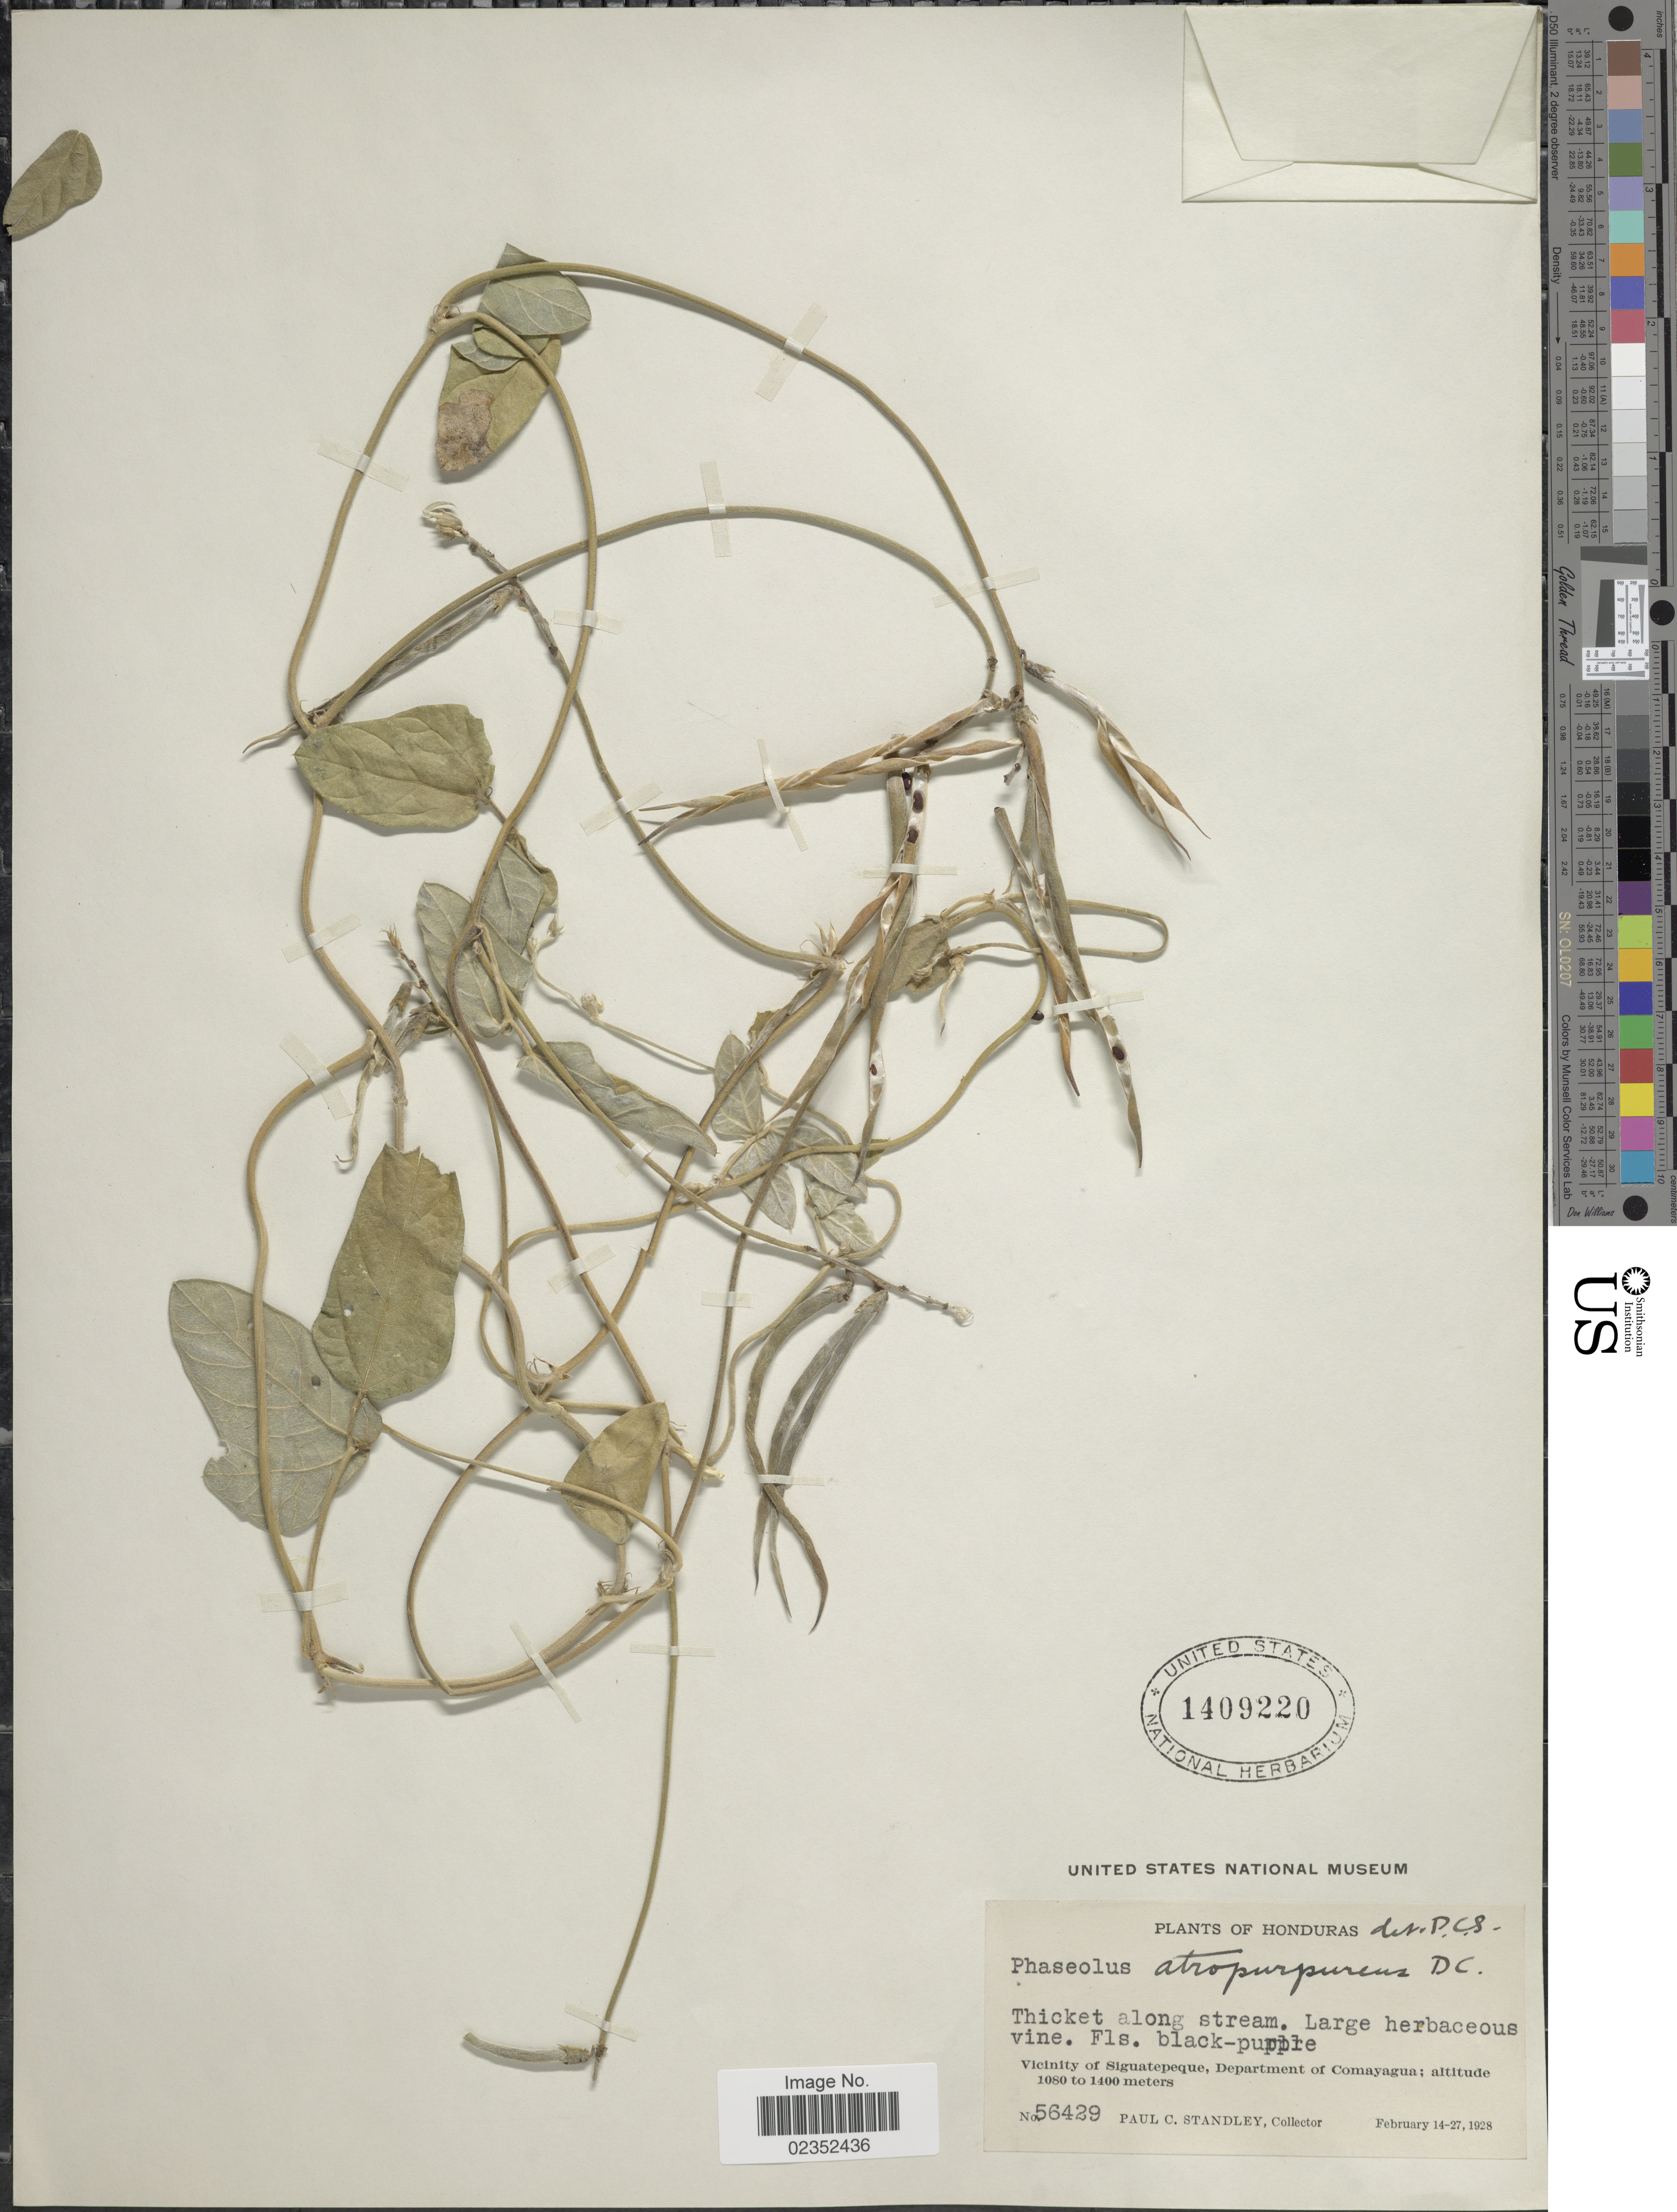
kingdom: Plantae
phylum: Tracheophyta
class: Magnoliopsida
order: Fabales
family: Fabaceae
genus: Macroptilium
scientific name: Macroptilium atropurpureum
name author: (DC.) Urb.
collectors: P. C. Standley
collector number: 56429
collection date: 1928-02-14/1928-02-27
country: Honduras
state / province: Comayagua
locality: Thicket along stream. Vicinity of Siguatepeque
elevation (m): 1080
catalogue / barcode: US 1409220